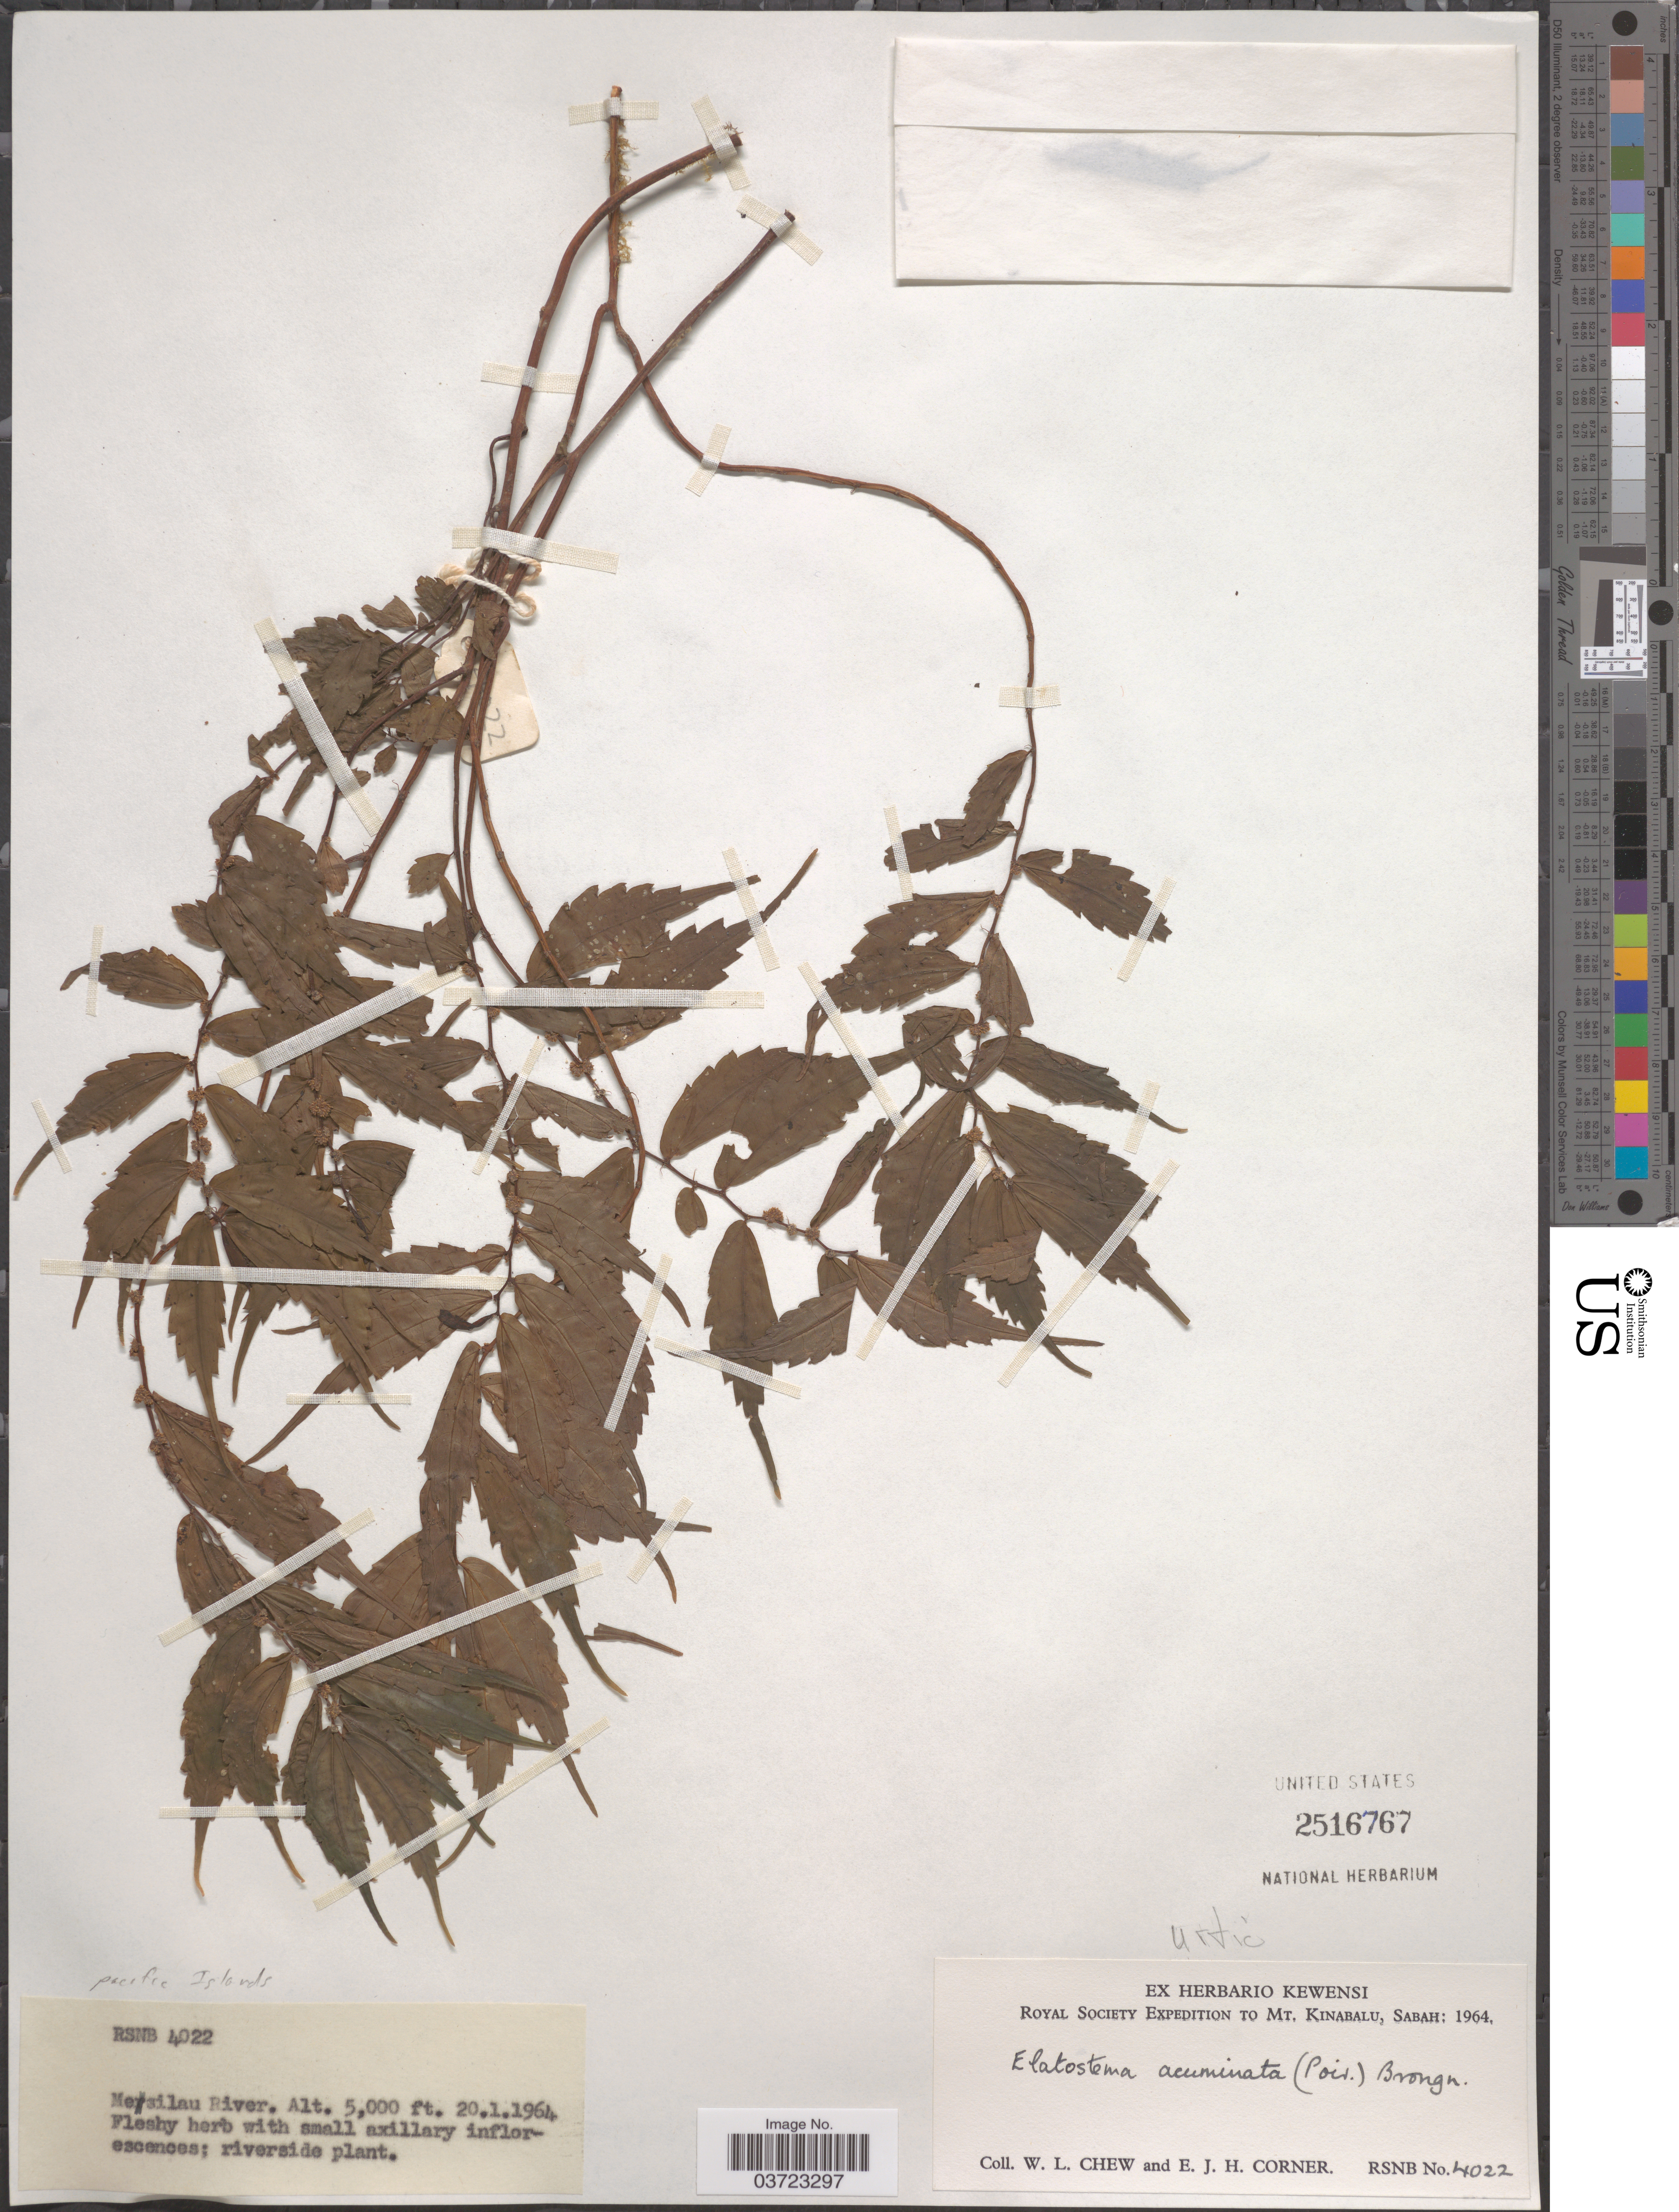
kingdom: Plantae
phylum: Tracheophyta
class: Magnoliopsida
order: Rosales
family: Urticaceae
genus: Elatostema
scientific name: Elatostema acuminatum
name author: (Poir.) Brongn.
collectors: W. Chew & E. Corner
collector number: RSNB4022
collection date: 1964-01-20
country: Malaysia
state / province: Sabah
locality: Mt. Kinabalu. Mesilau River.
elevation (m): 1524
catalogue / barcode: US 2516767